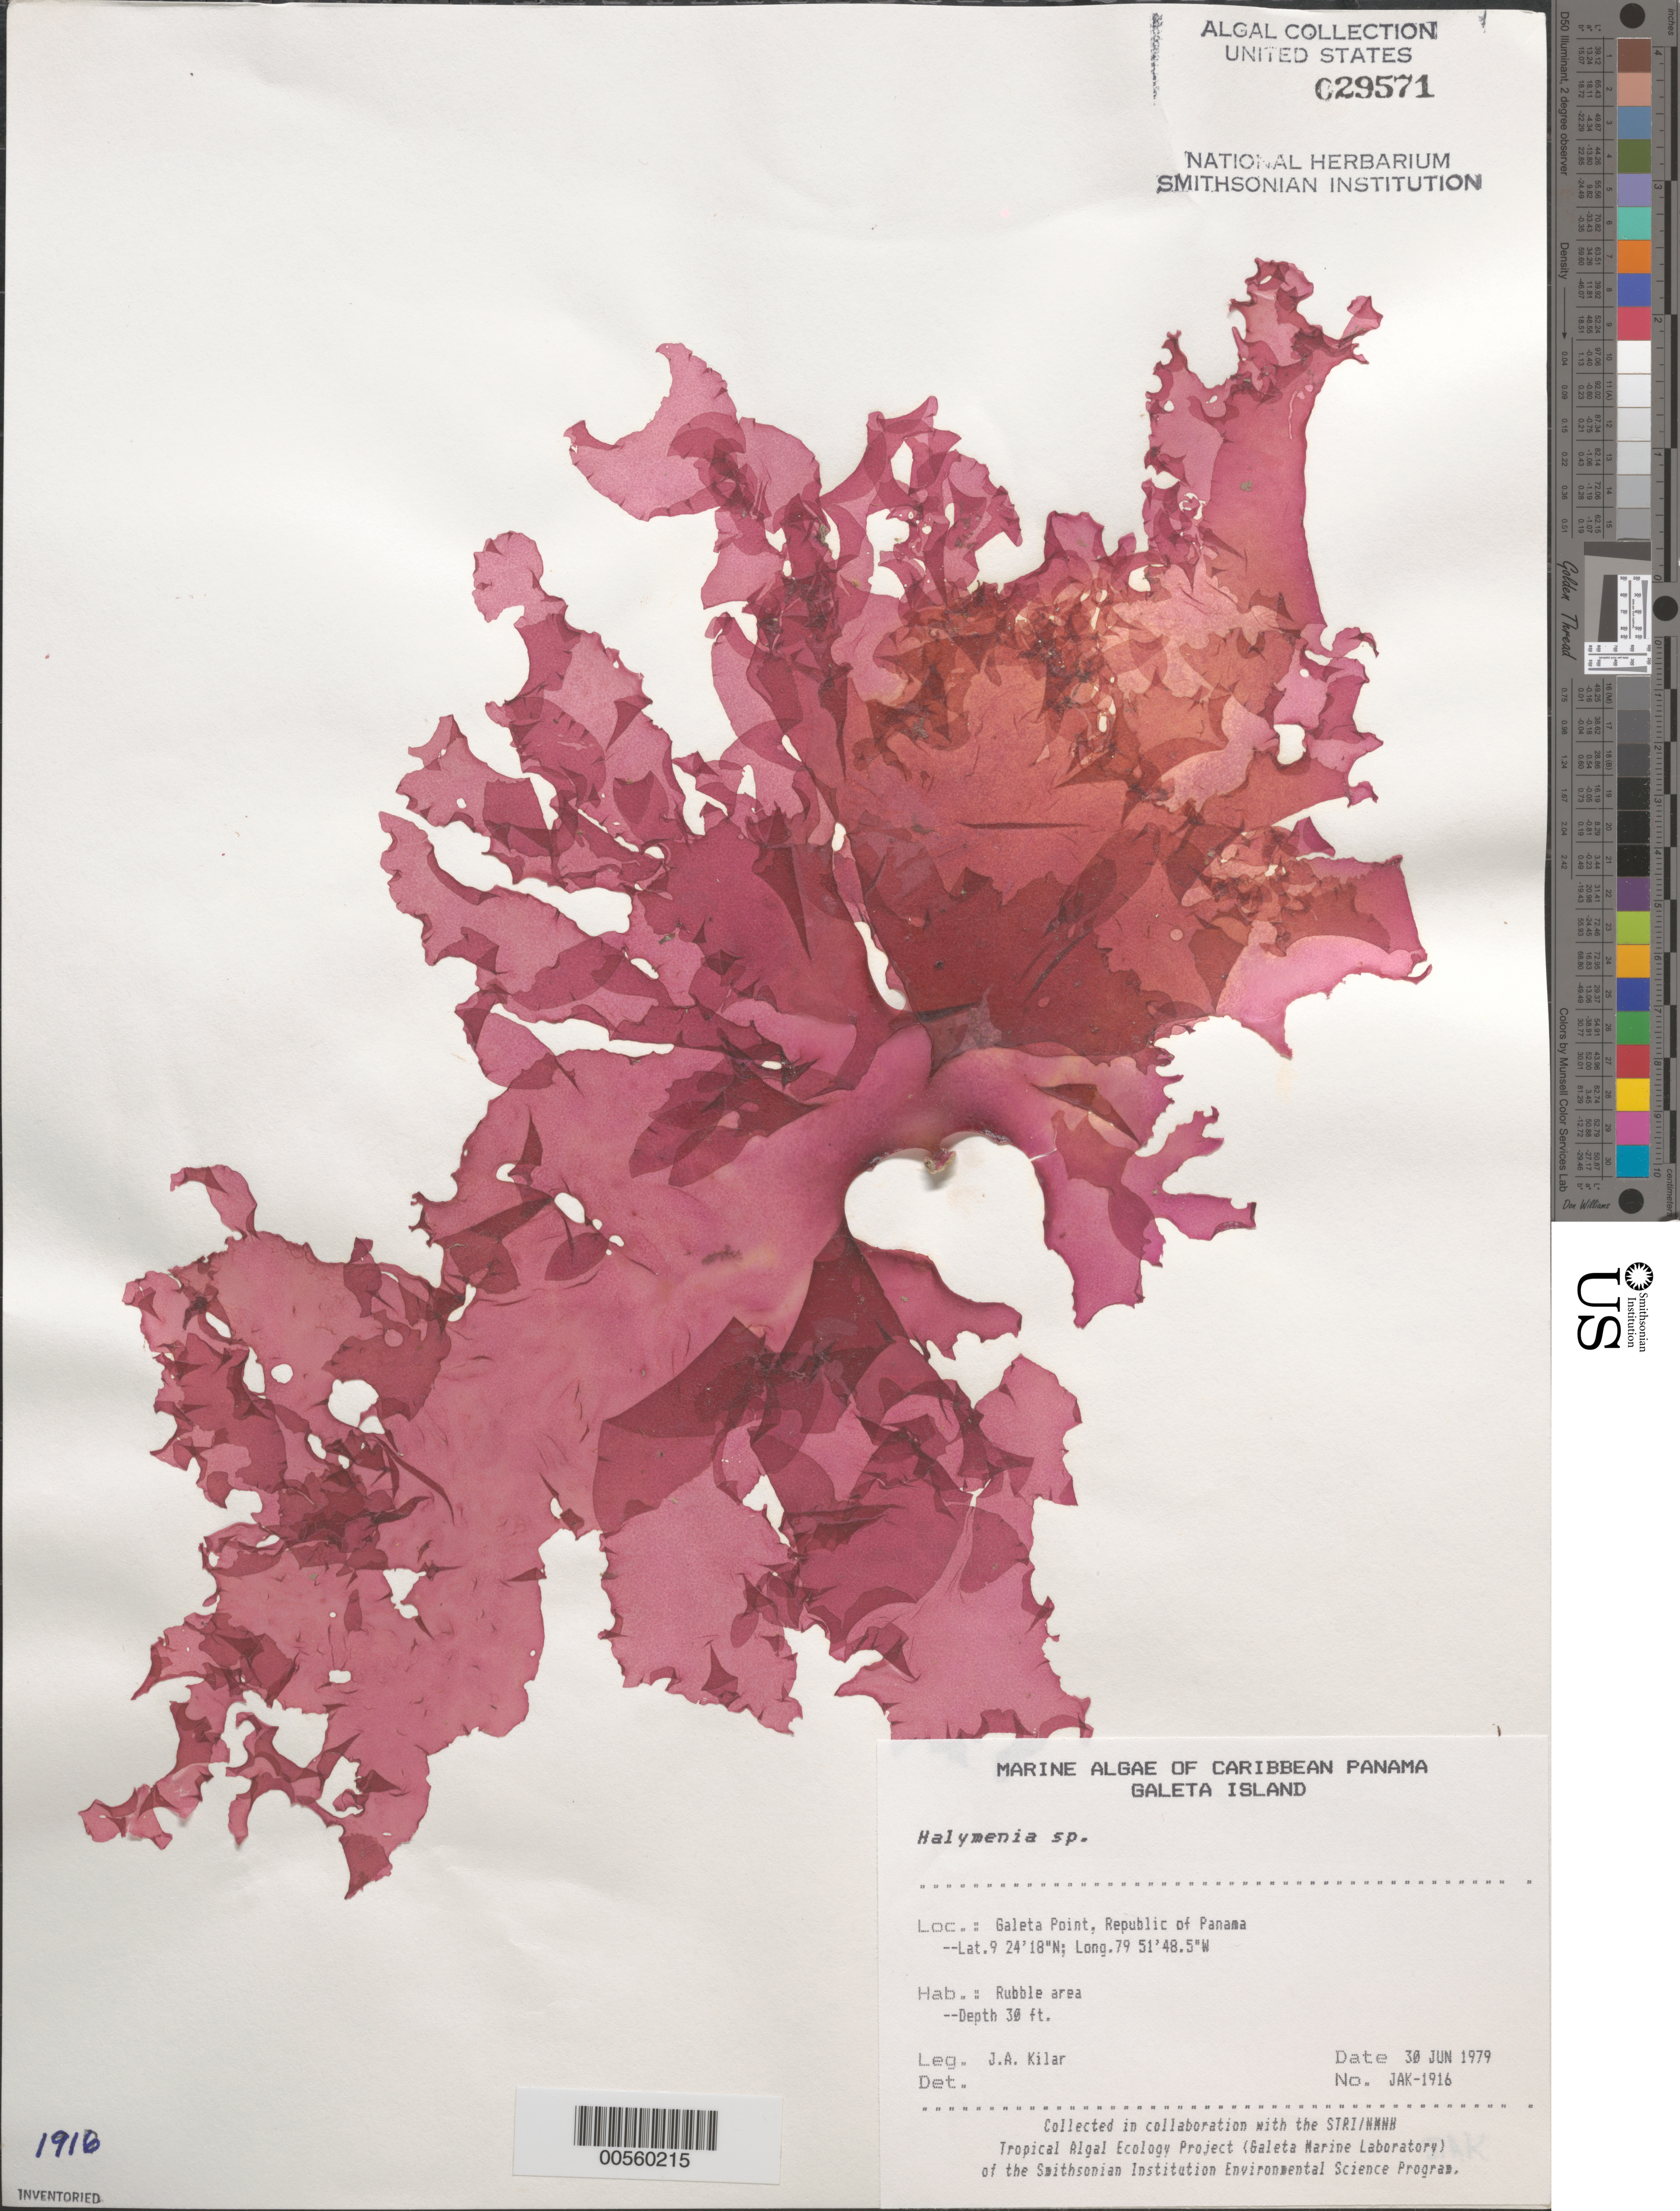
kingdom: Plantae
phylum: Rhodophyta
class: Florideophyceae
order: Halymeniales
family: Halymeniaceae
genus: Halymenia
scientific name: Halymenia sp.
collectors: J. A. Kilar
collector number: JAK-1916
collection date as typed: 30 Jun 1979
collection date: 1979-06-30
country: Panama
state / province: Colón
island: Galeta Island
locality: Galeta Point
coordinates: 9 24' 18" N, 79 51' 48.5" W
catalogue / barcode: US 29571